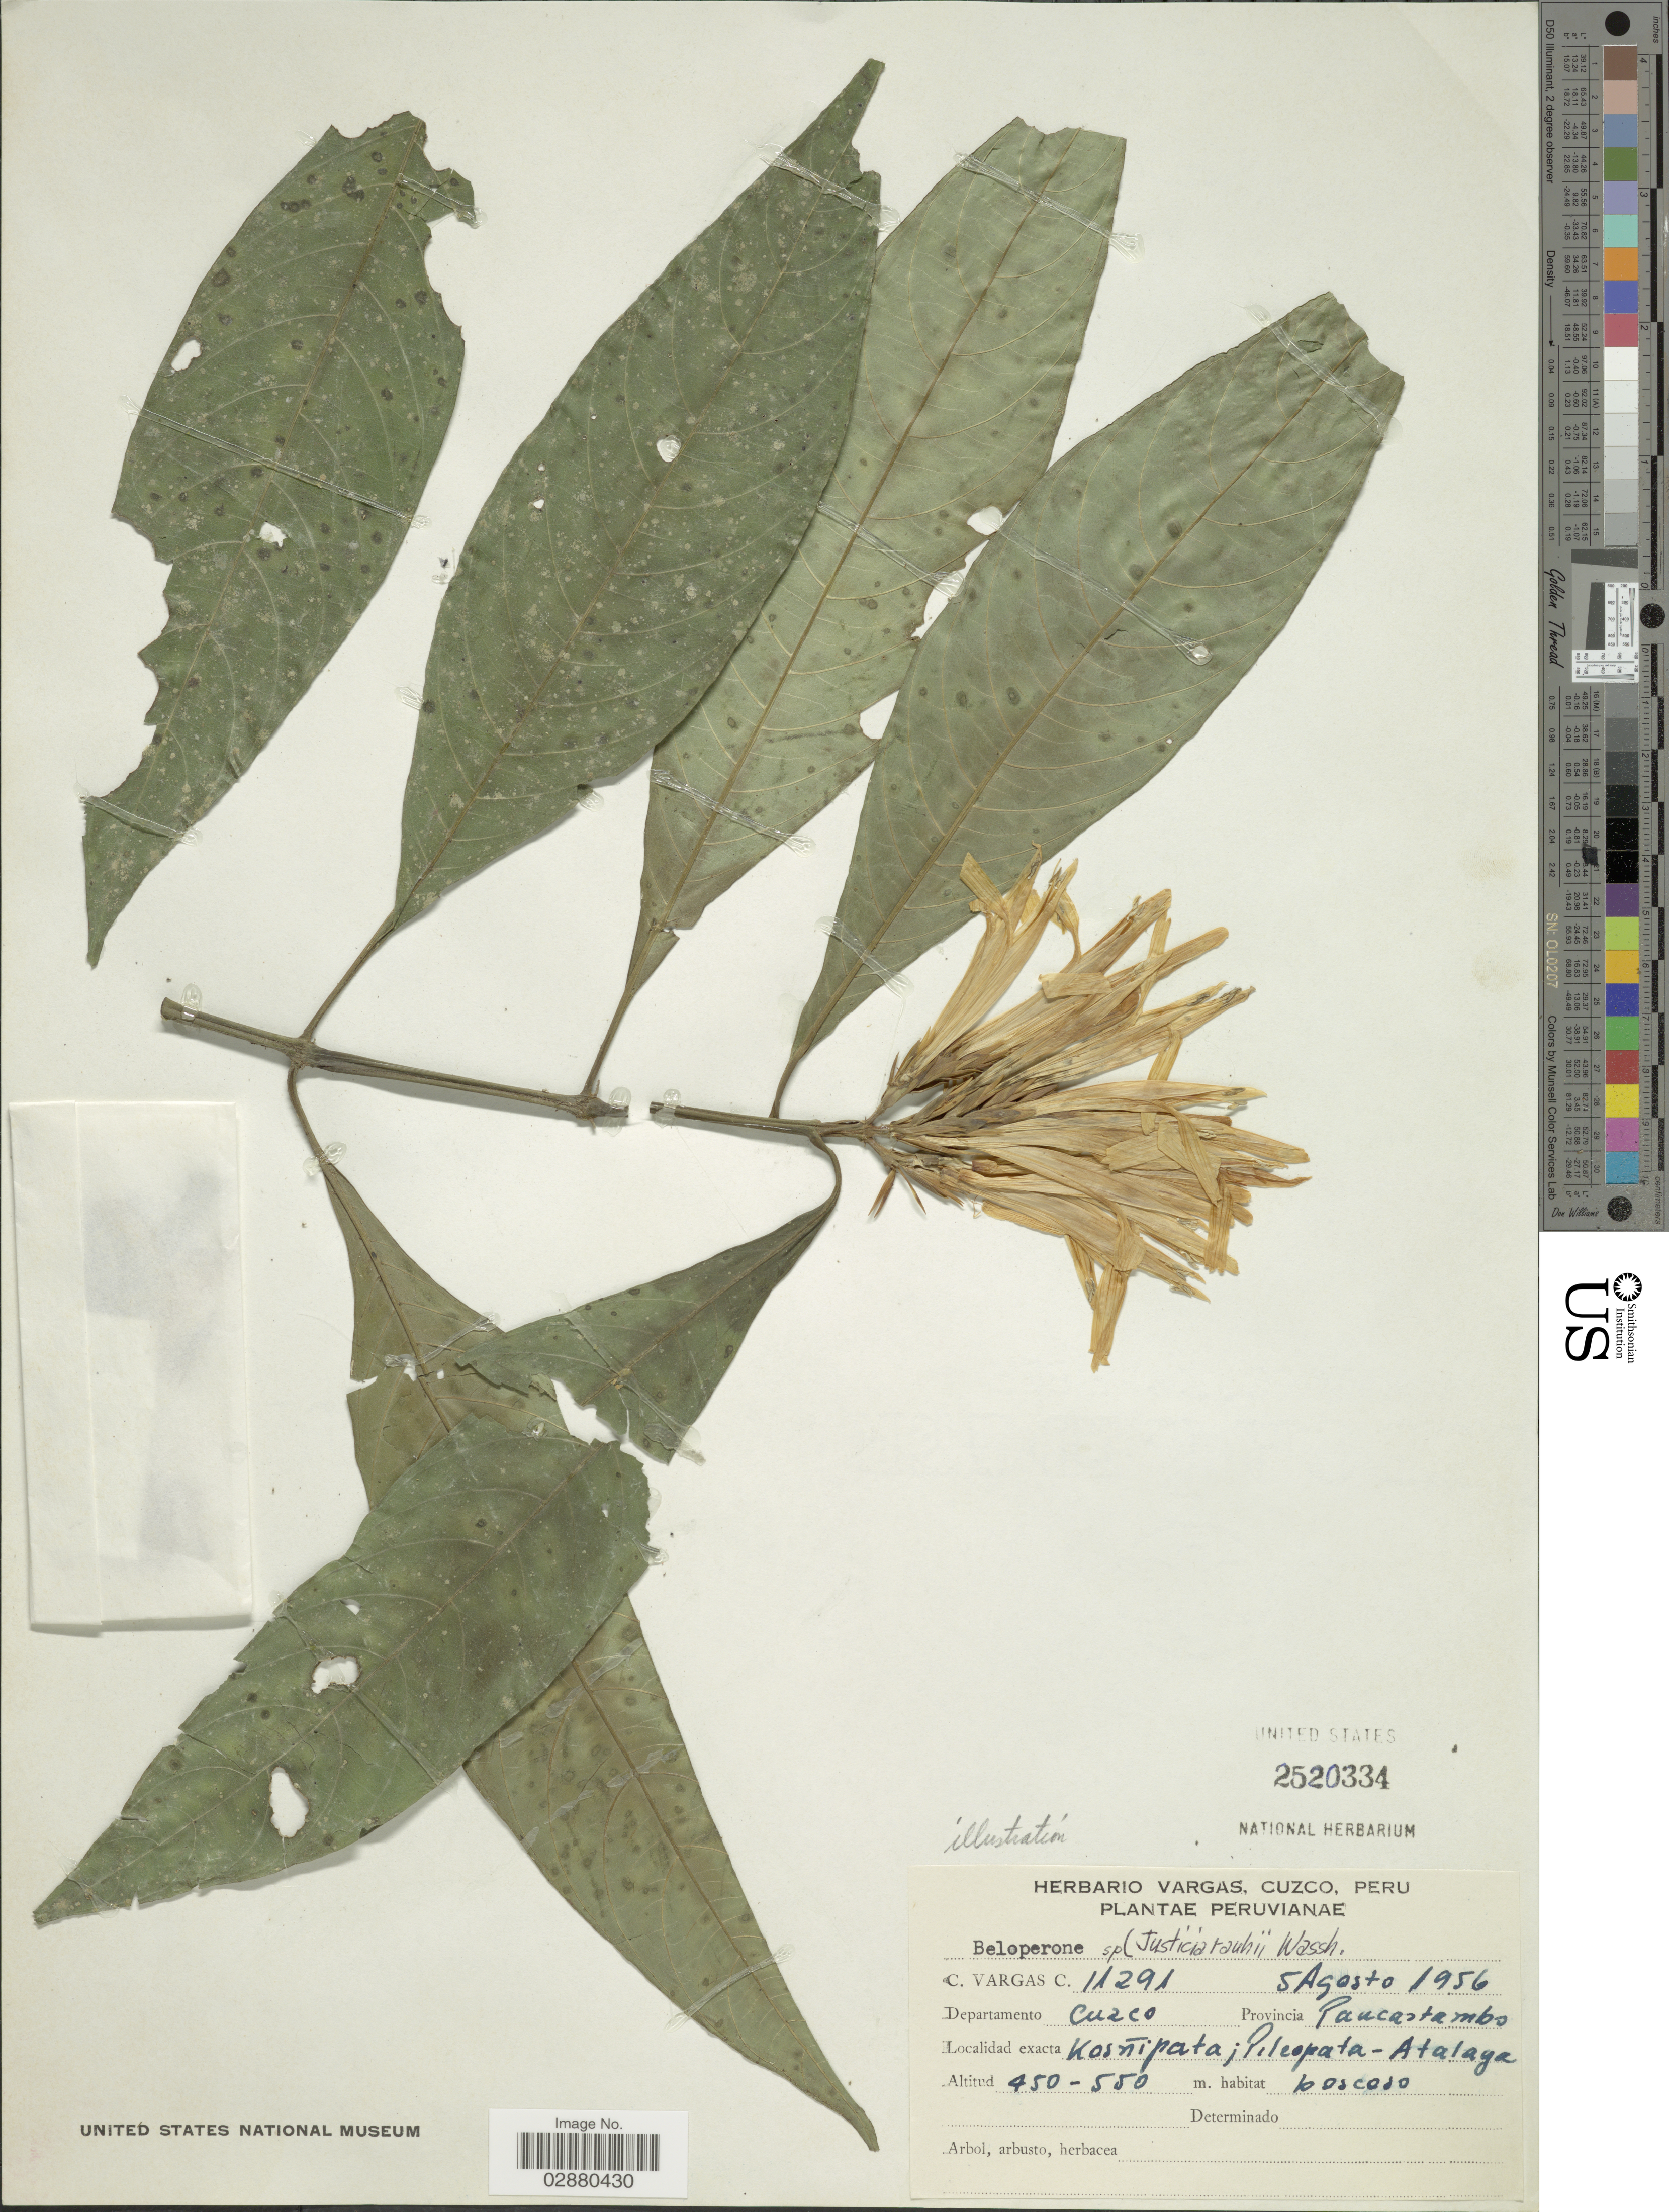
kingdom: Plantae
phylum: Tracheophyta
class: Magnoliopsida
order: Lamiales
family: Acanthaceae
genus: Justicia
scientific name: Justicia rauhii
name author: Wassh.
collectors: C. Vargas Calderón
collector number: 11291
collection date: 1956-08-05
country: Peru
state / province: Cusco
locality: Departamento Cuzco. Provincia Paucartambo. Kosñipata; Pilcopata-Atalaya.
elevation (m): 450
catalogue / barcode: US 2520334